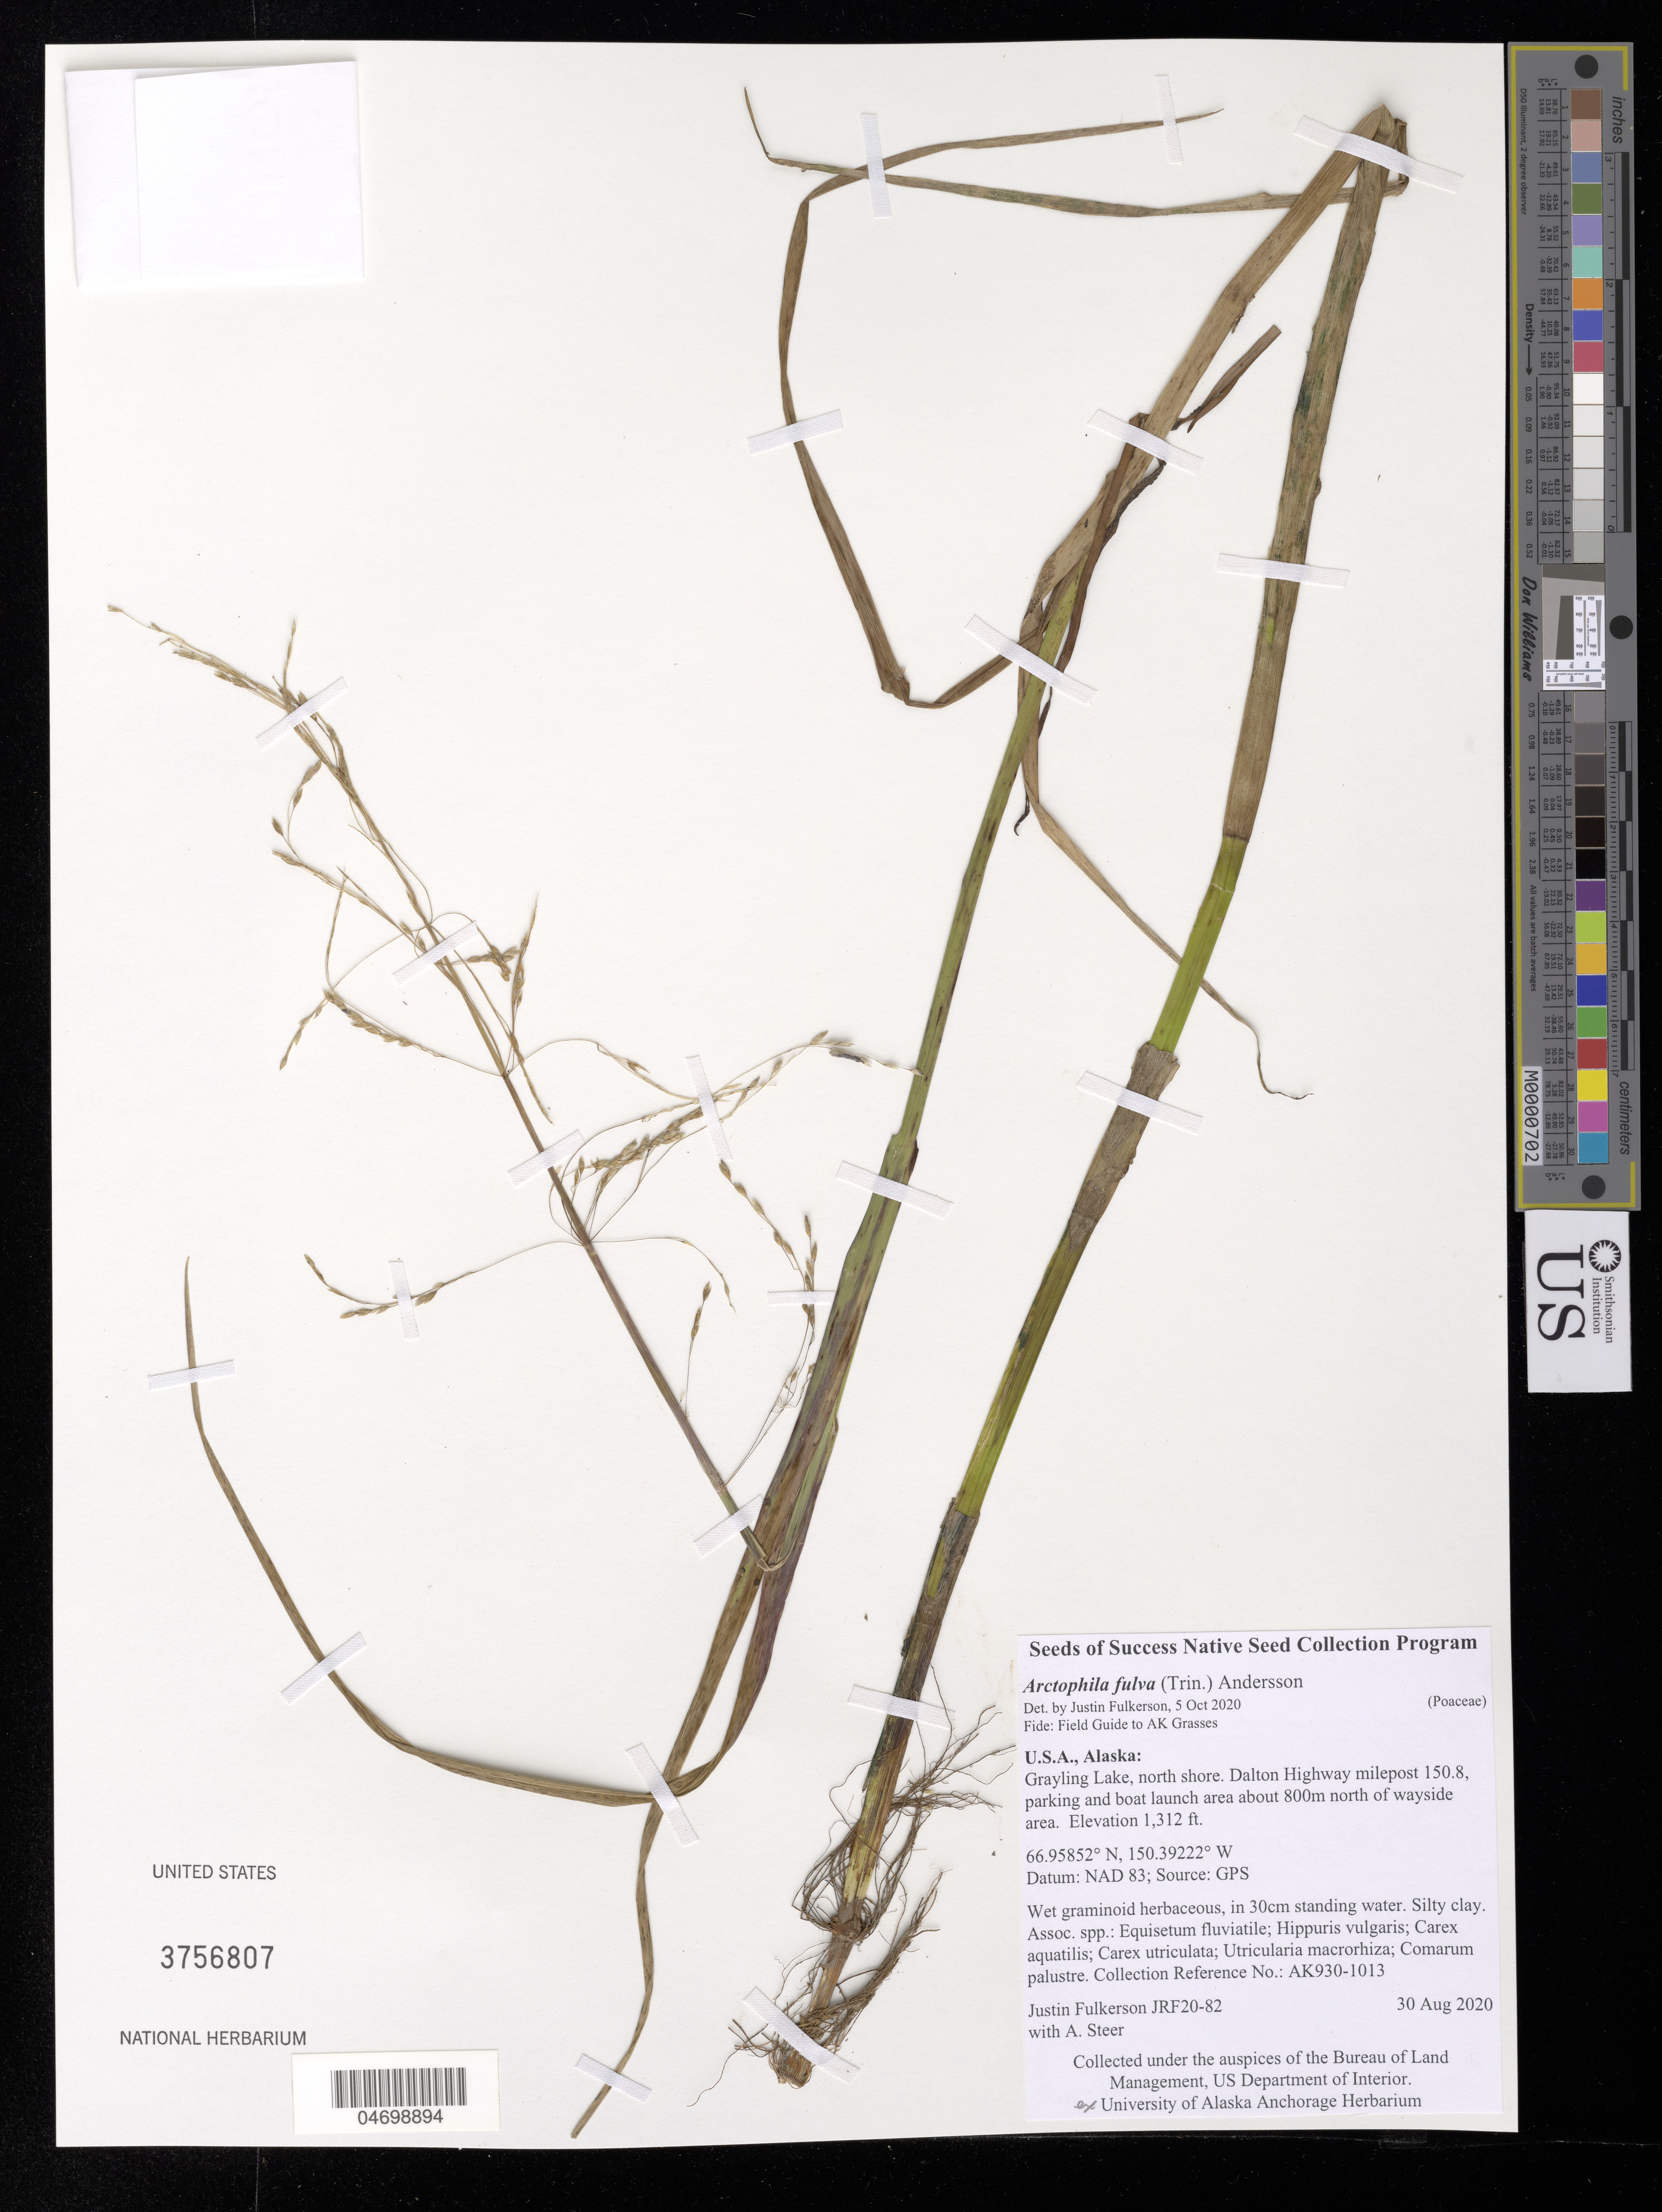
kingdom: Plantae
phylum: Tracheophyta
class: Liliopsida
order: Poales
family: Poaceae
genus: Arctophila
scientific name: Arctophila fulva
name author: (Trin.) Andersson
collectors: J. Fulkerson & A. Steer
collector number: AK930-1013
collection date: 2020-08-30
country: United States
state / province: Alaska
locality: Grayling Lake, north shore. Dalton Hwy milepost 150.8, parking and boat launch area.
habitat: Silty clay. With Hippuris vulgaris, Carex aquatilis, Comarum palustre, etc.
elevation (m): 400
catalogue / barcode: US 3756807